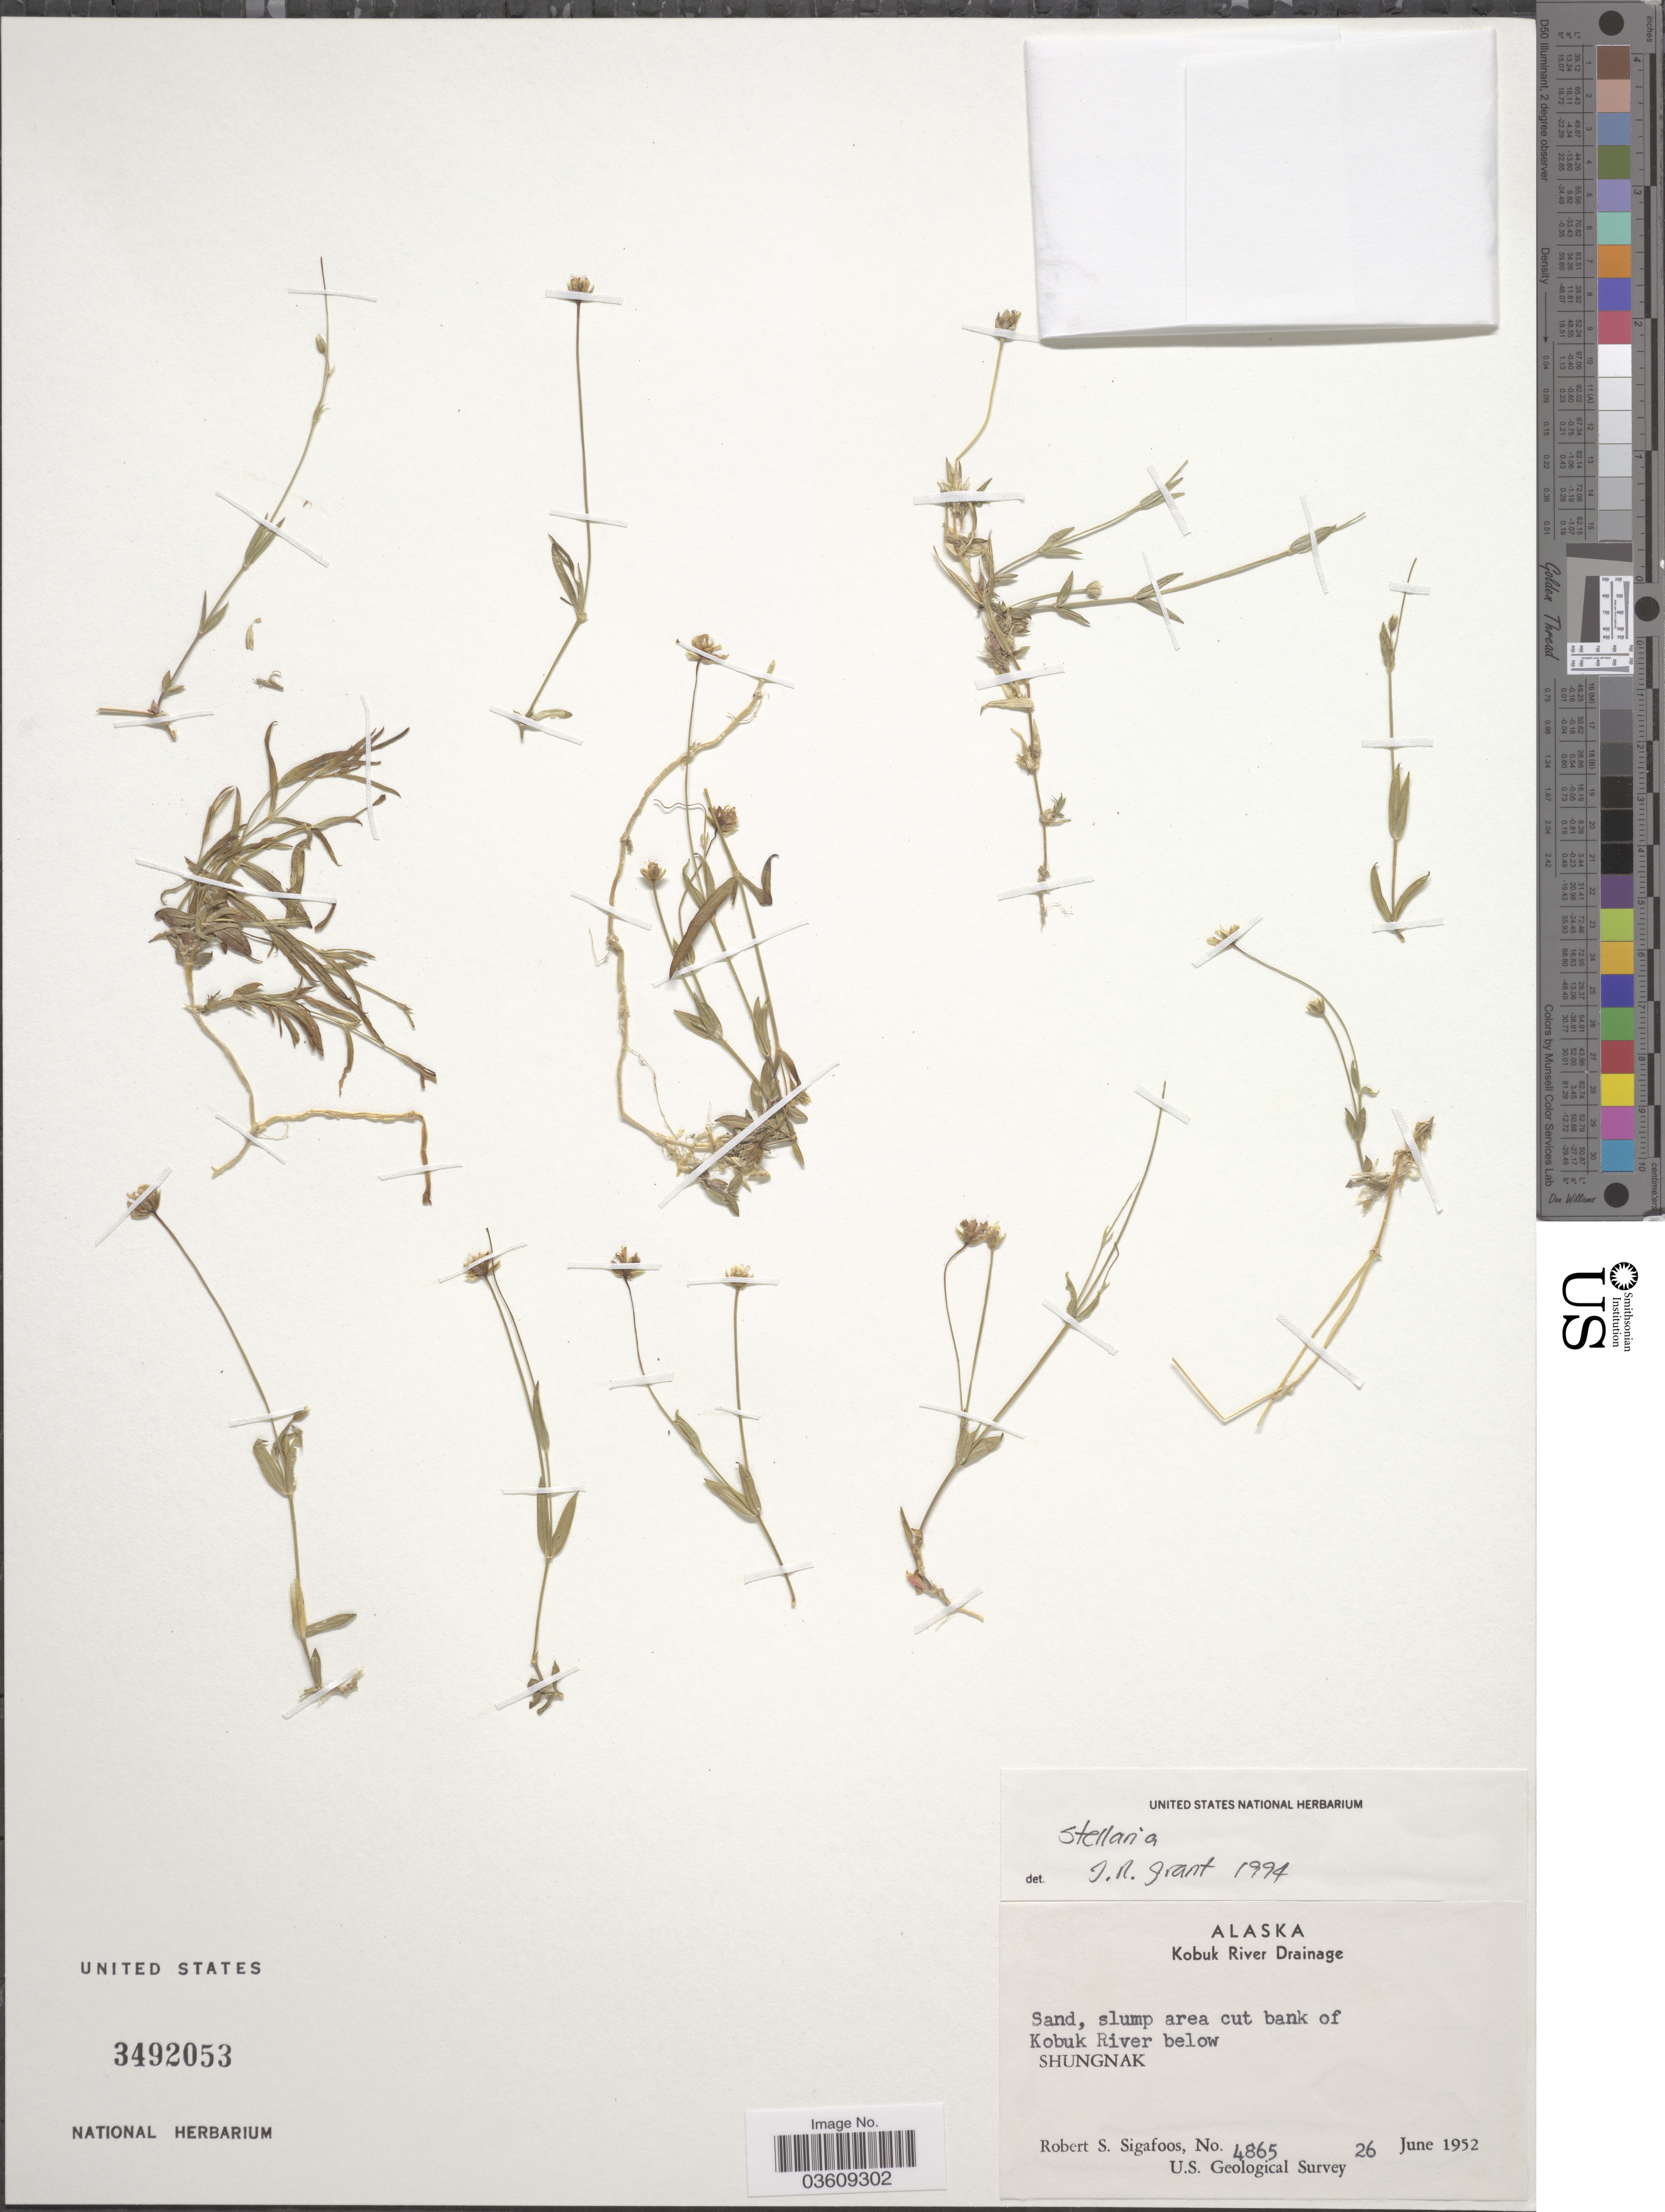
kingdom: Plantae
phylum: Tracheophyta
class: Magnoliopsida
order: Caryophyllales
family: Caryophyllaceae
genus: Stellaria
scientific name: Stellaria sp.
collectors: R. Sigafoos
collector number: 4865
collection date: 1952-06-26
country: United States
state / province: Alaska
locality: Kobuk River Drainage. Sand, slump area cut bank of Kobuk River below Shungnak.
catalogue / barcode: US 3492053